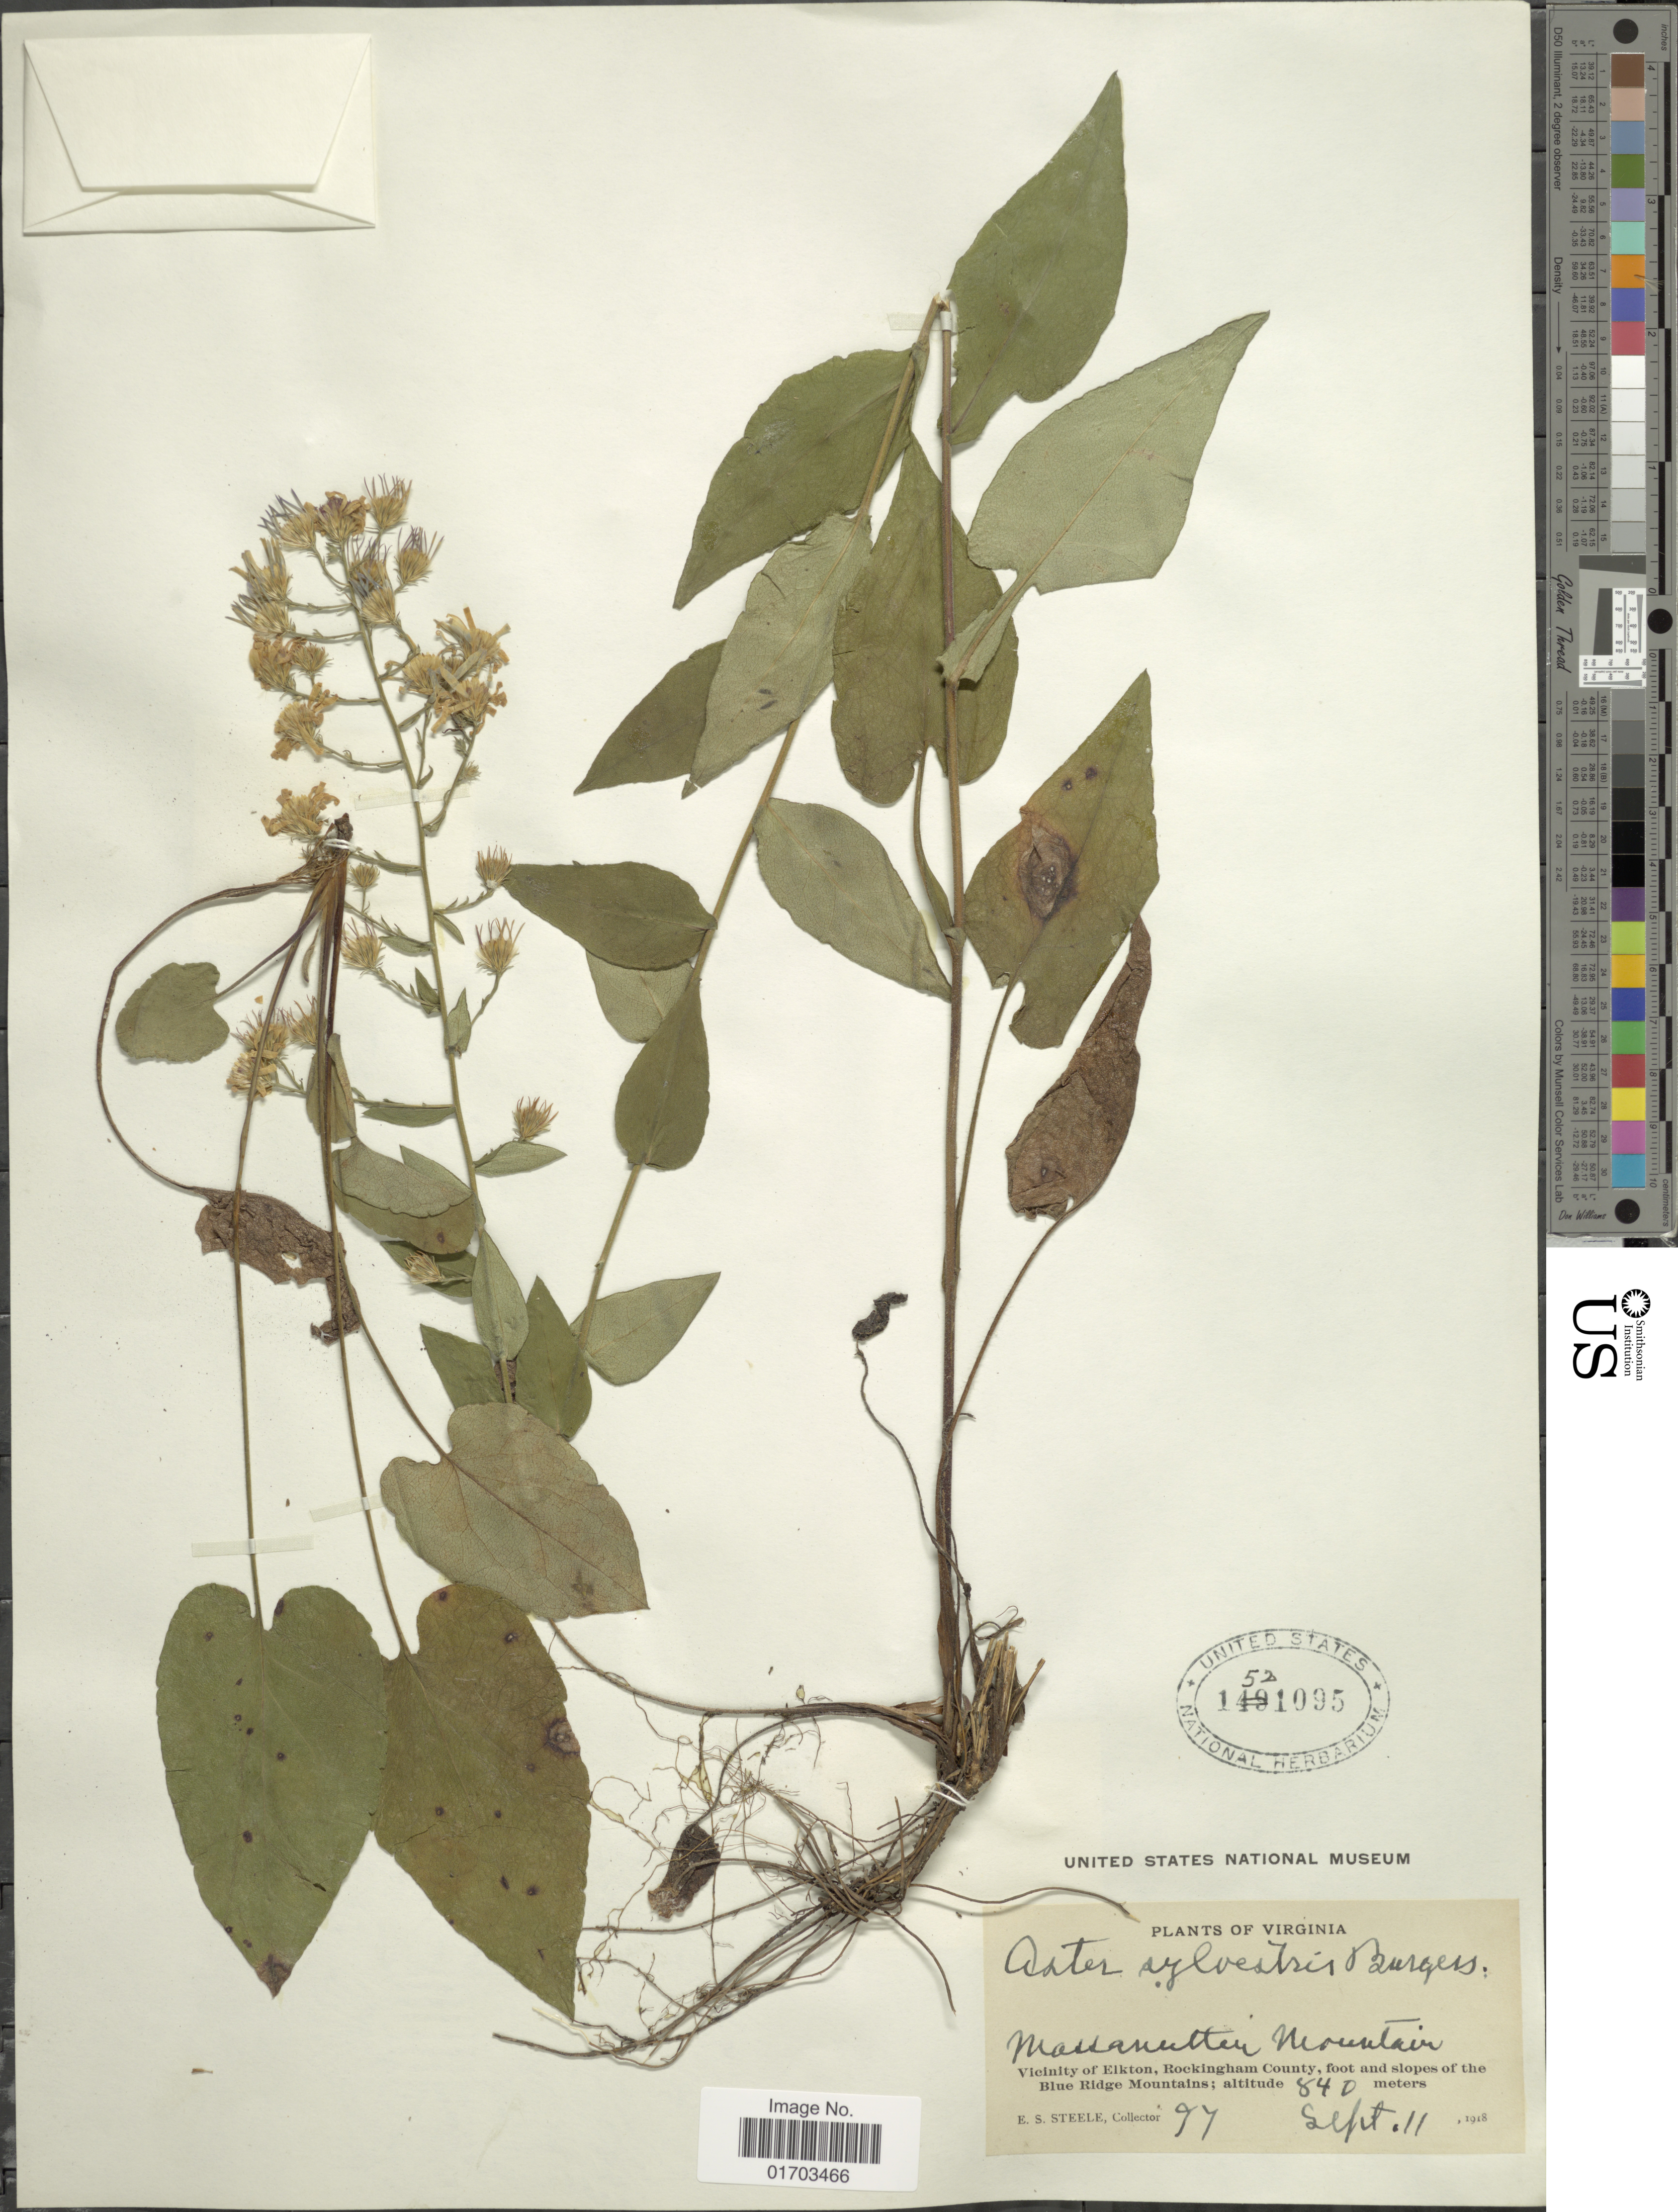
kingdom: Plantae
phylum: Tracheophyta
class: Magnoliopsida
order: Asterales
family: Asteraceae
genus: Symphyotrichum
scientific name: Symphyotrichum undulatum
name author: (L.) G.L. Nesom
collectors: E. Steele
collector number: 97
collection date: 1918-09-11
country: United States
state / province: Virginia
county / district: Rockingham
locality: Massanuttlen Mountain, vicinity of Elkton, Rockingham County, foot and slopes of the Blue Ridge Mountains.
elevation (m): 840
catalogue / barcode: US 1521095